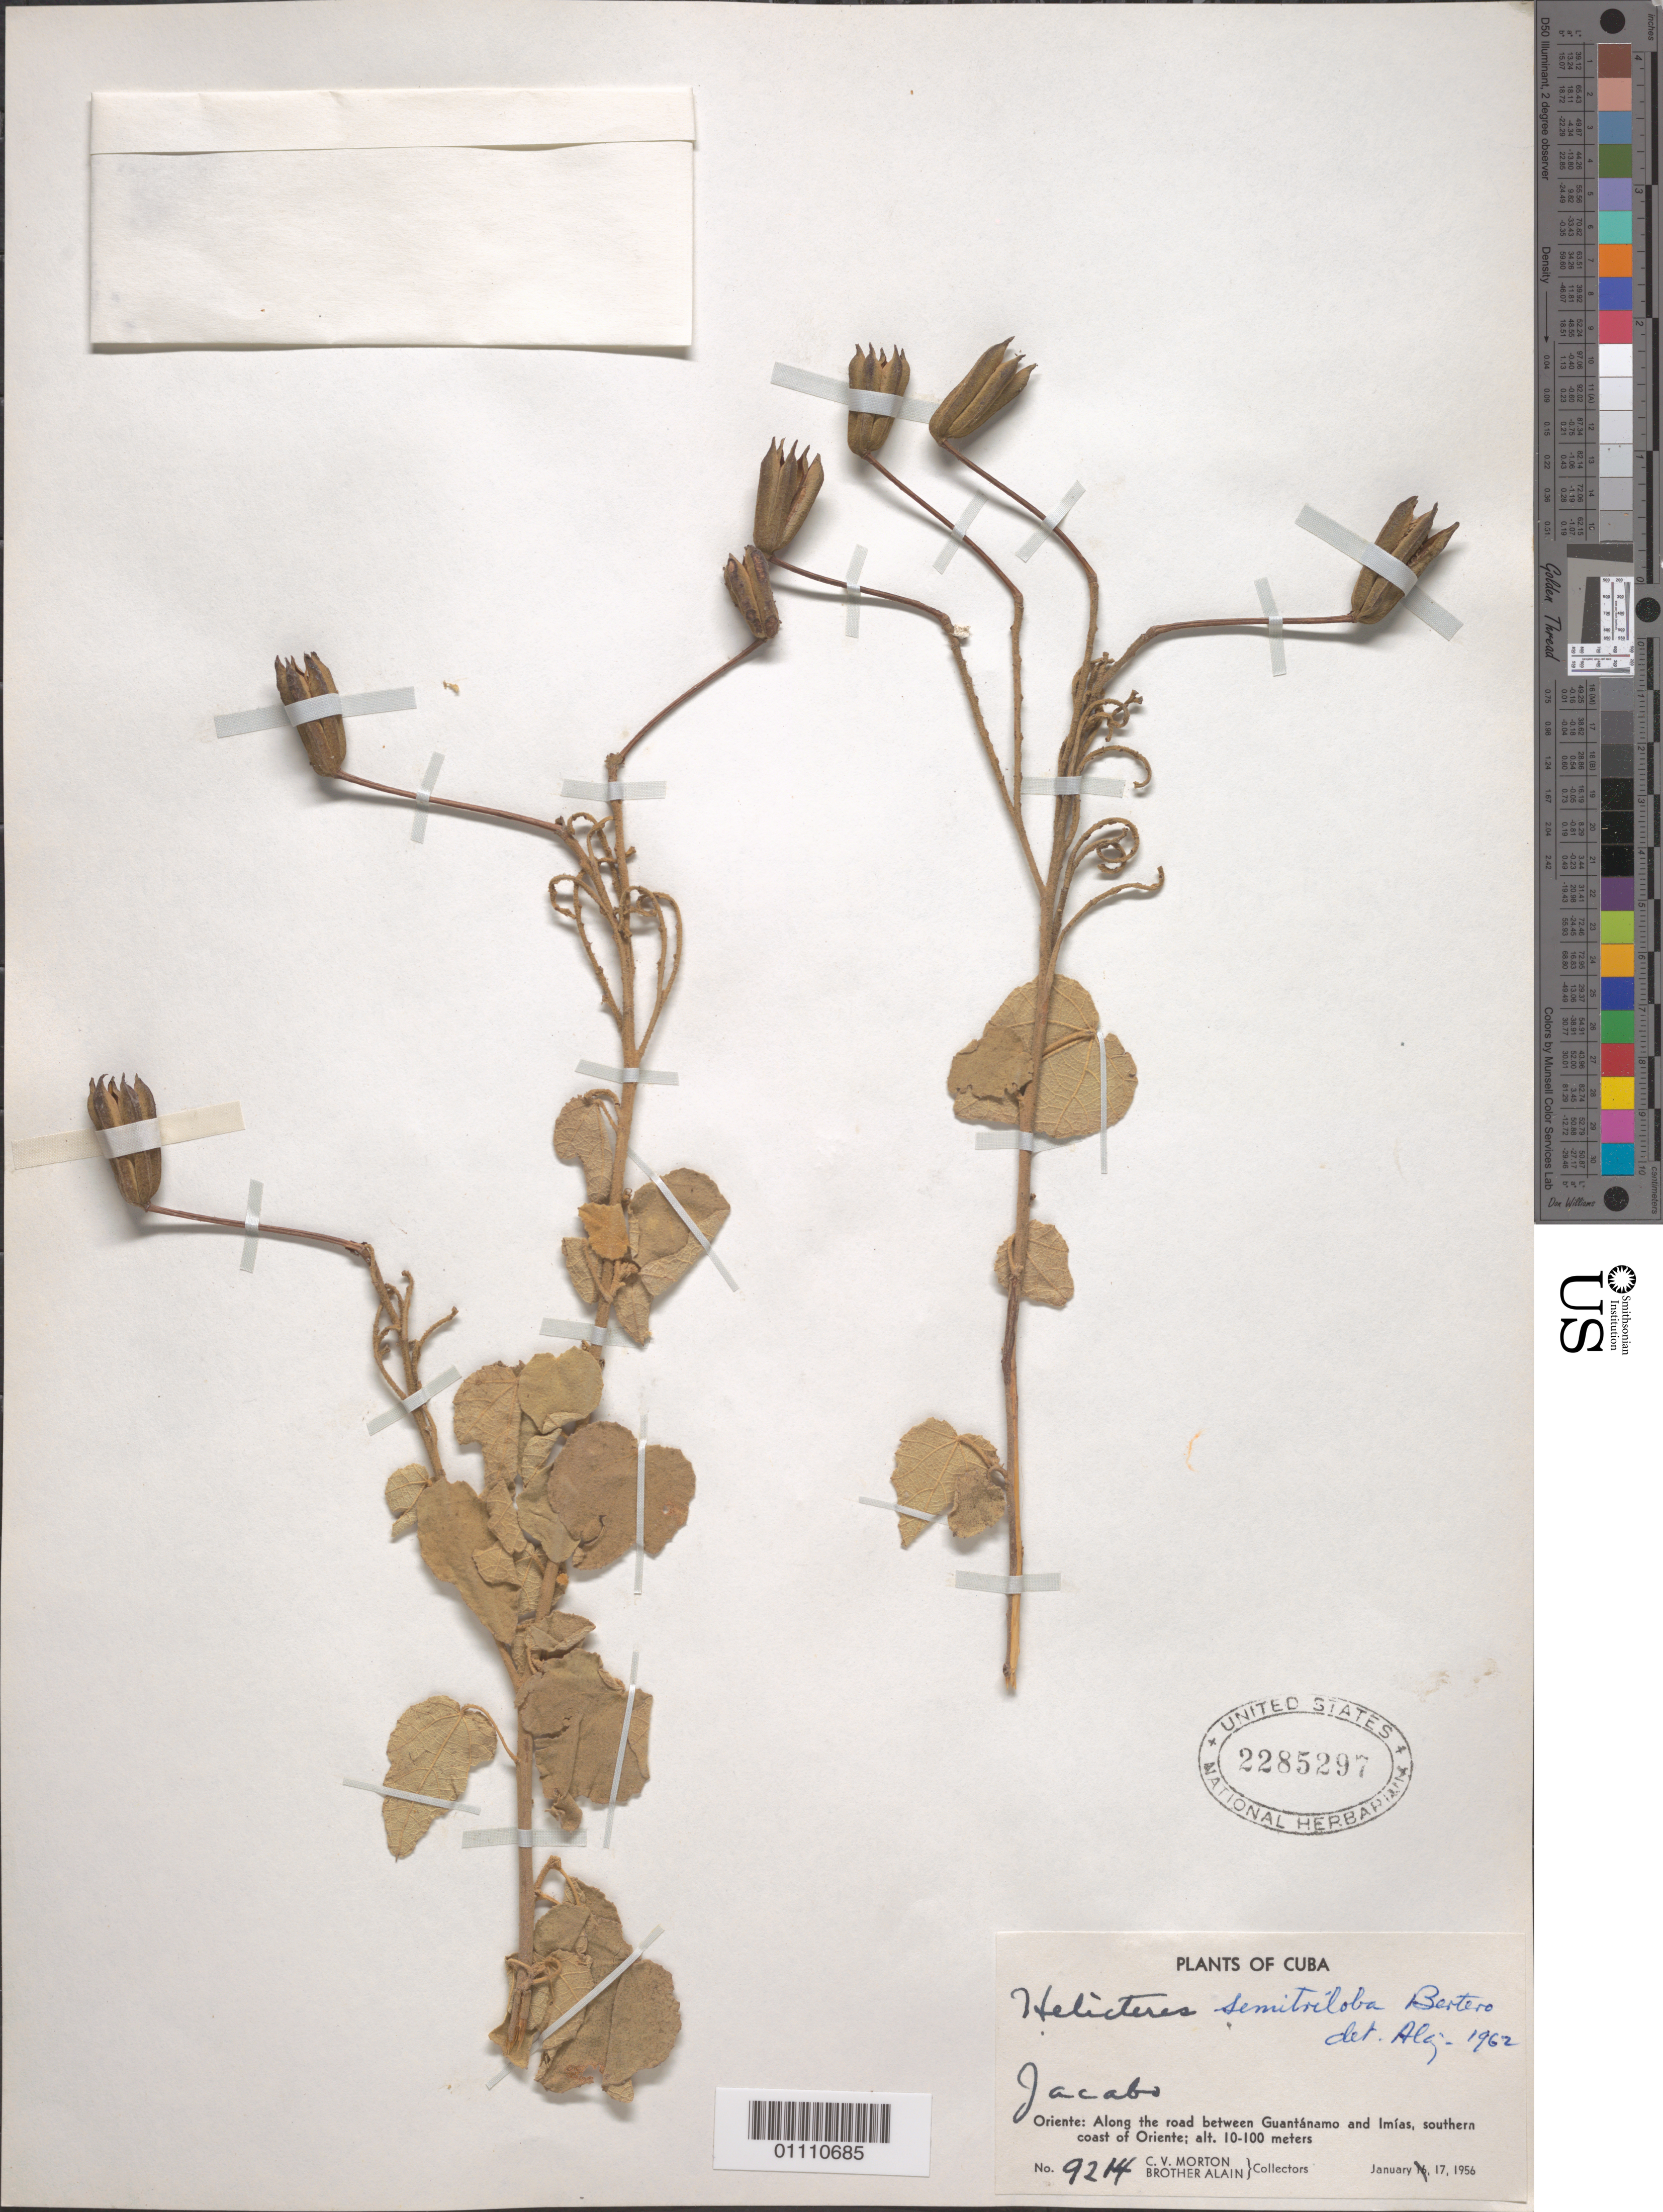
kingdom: Plantae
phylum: Tracheophyta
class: Magnoliopsida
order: Malvales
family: Malvaceae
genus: Helicteres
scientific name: Helicteres semitriloba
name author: Bertero ex DC.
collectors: C. V. Morton & A. H. Liogier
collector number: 9214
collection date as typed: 17 Jan 1956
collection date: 1956-01-17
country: Cuba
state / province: Guantánamo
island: Cuba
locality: Jacaba, along the road between Guantánamo and Imías, southern coast of Oriente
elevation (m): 10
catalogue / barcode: US 2285297